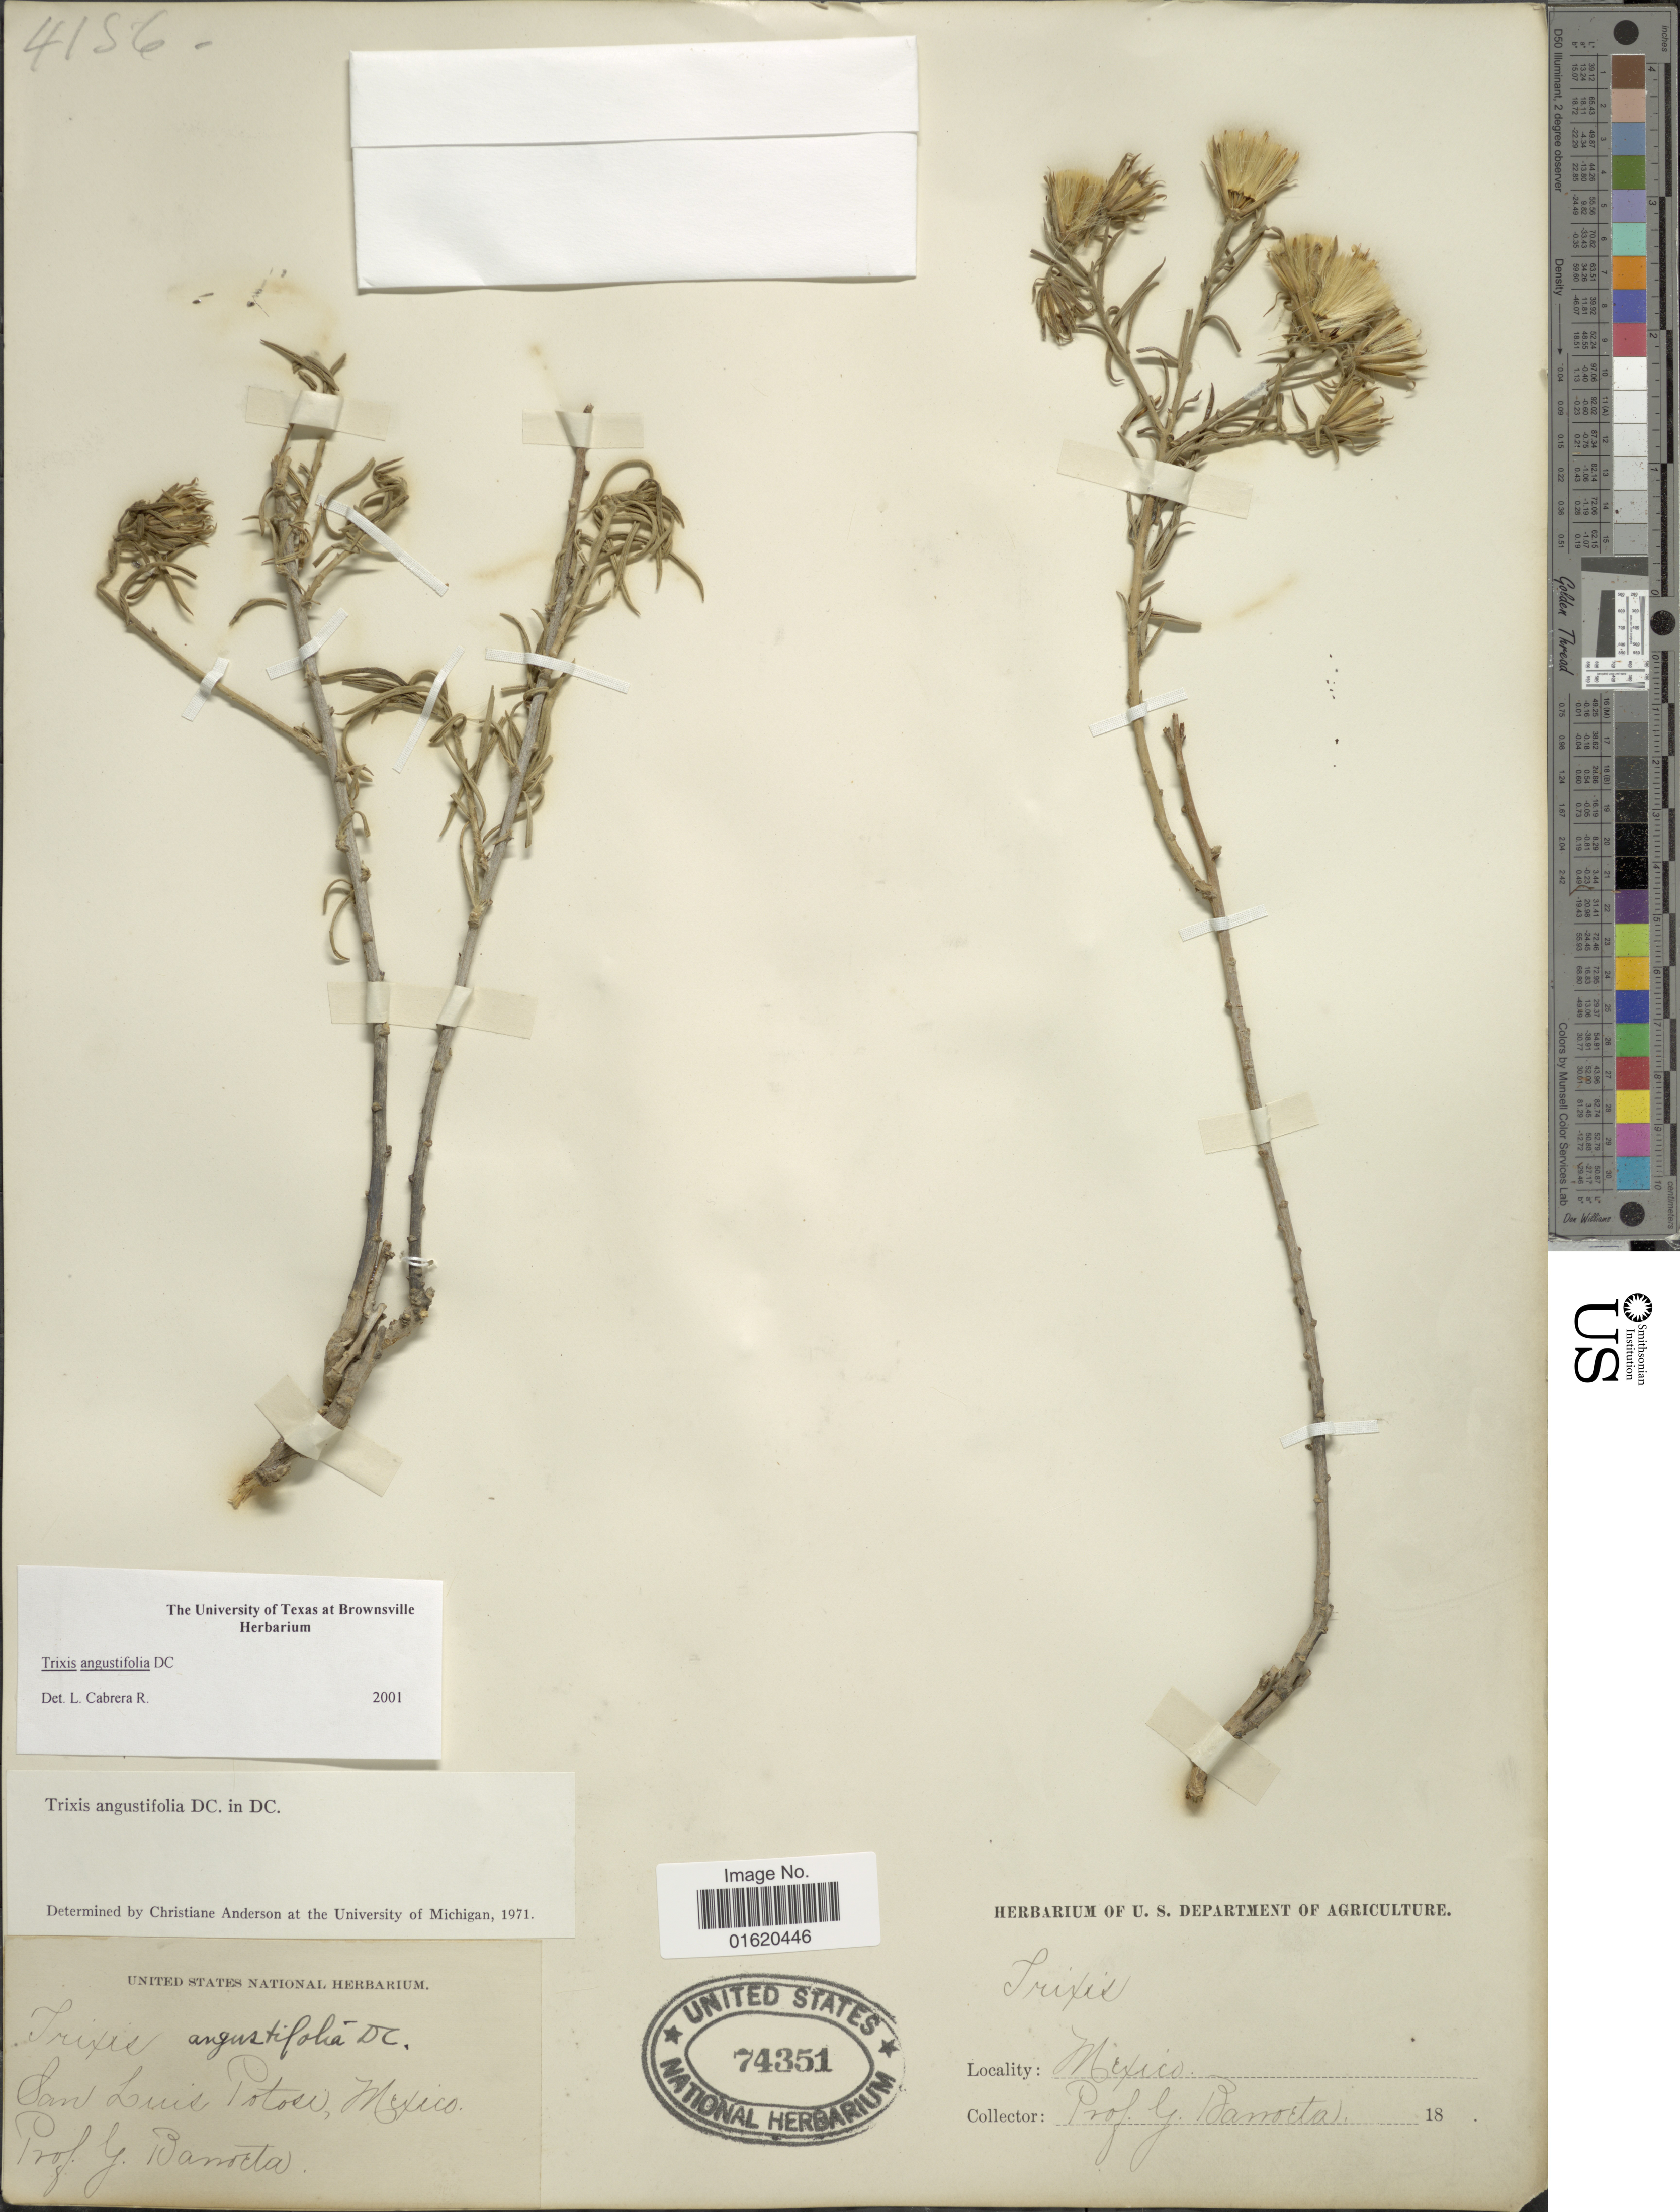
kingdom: Plantae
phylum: Tracheophyta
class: Magnoliopsida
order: Asterales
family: Asteraceae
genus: Trixis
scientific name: Trixis angustifolia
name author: DC.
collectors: G. Barroeta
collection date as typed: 18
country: Mexico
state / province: San Luis Potosí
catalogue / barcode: US 74351